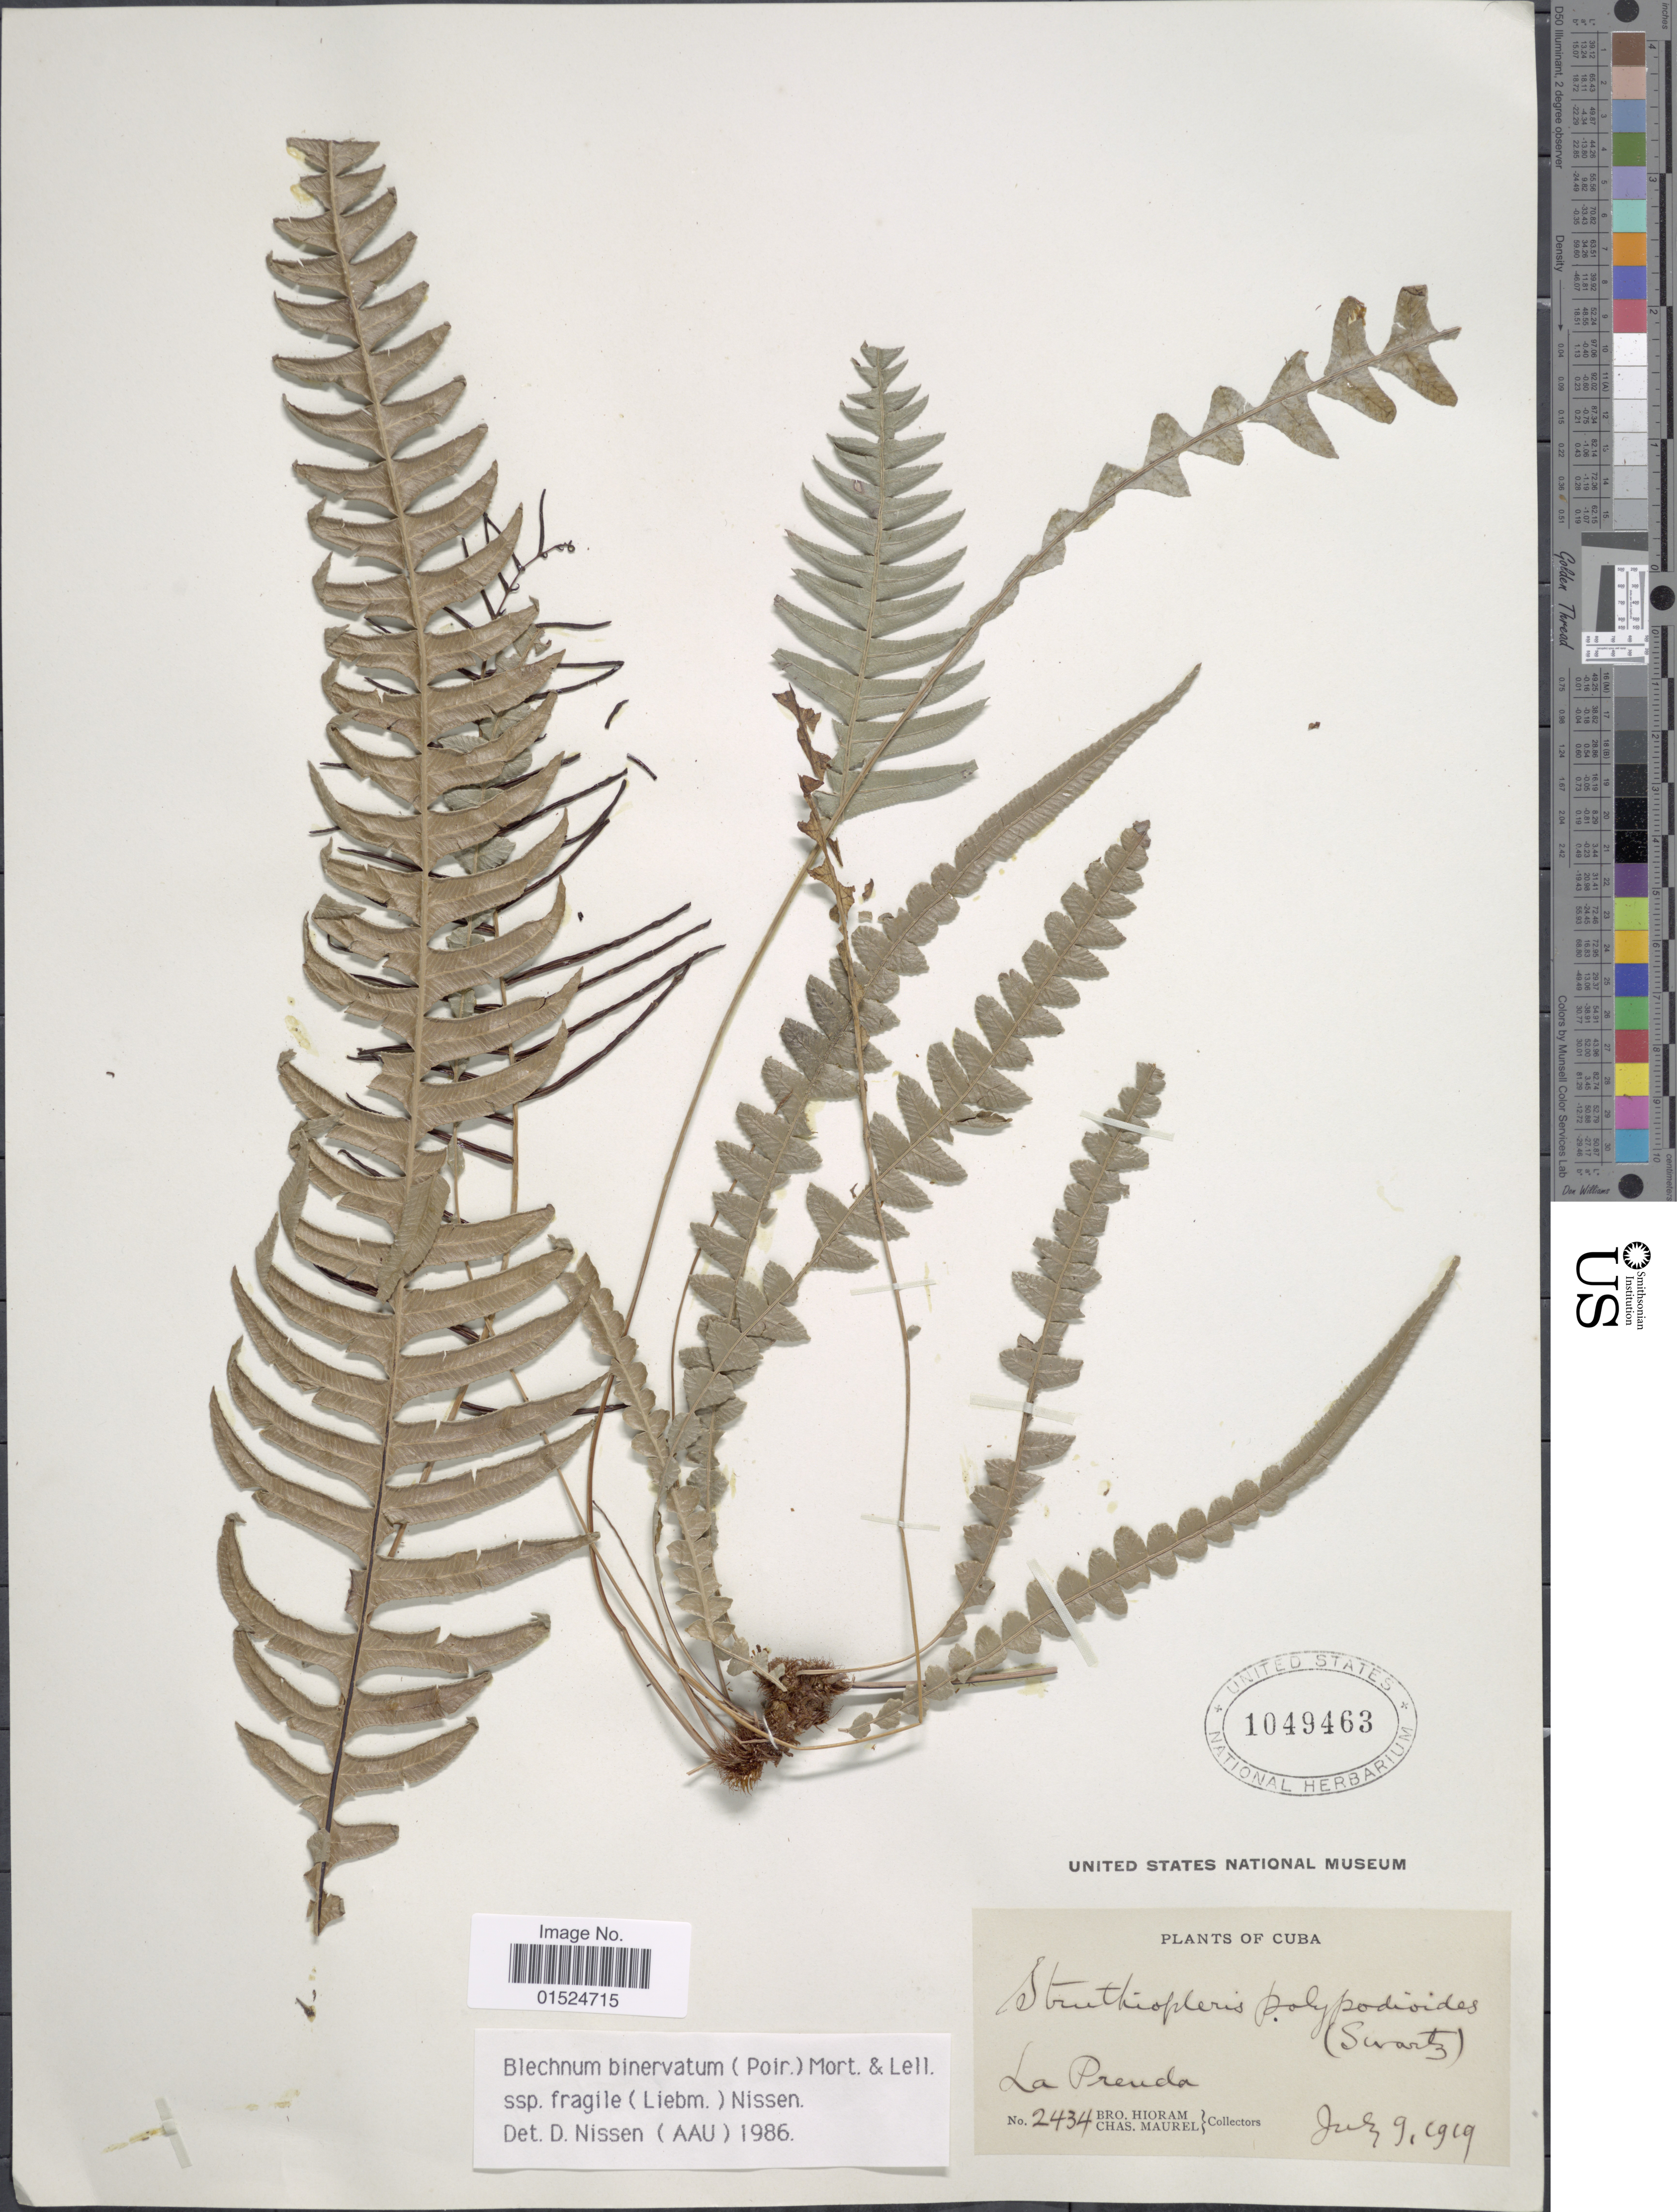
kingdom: Plantae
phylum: Tracheophyta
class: Polypodiopsida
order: Polypodiales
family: Blechnaceae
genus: Blechnum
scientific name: Blechnum fragile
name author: (Liebm.) C.V. Morton & Lellinger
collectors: Bro. Hioram & C. Maurel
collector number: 2434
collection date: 1919-07-09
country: Cuba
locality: La Preuda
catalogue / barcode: US 1049463